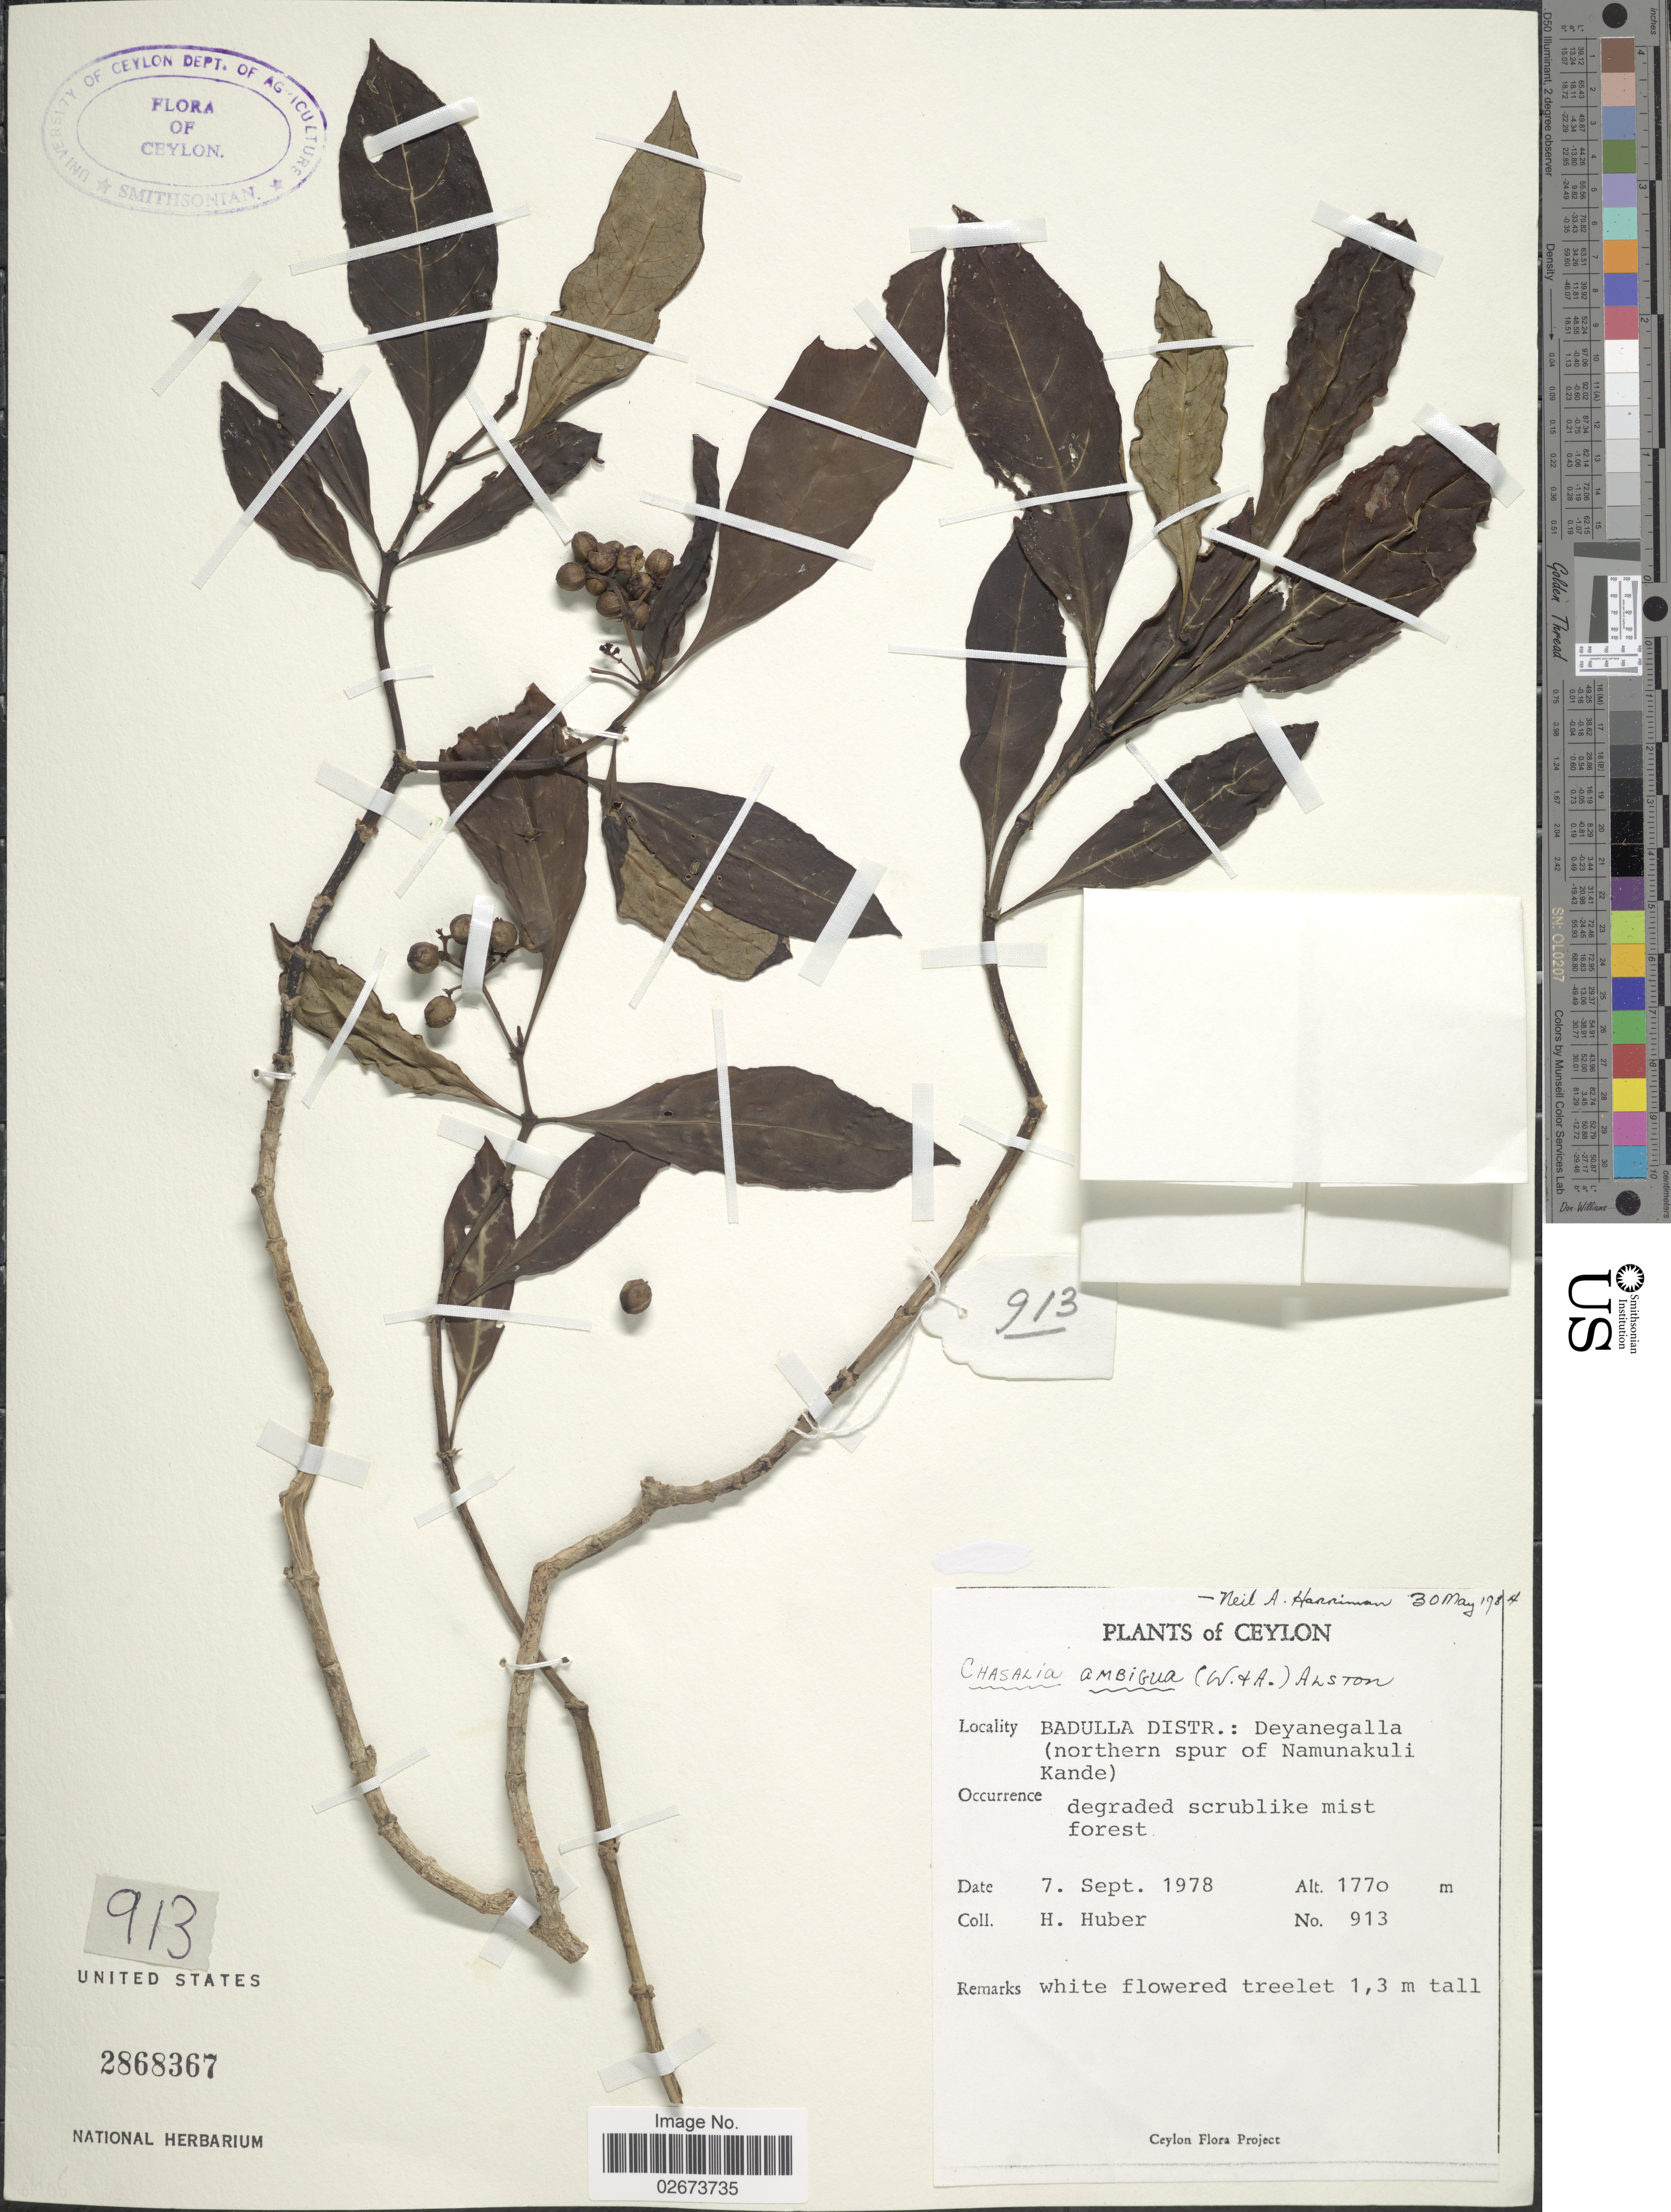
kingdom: Plantae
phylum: Tracheophyta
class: Magnoliopsida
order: Gentianales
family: Rubiaceae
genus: Chassalia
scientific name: Chassalia curviflora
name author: (Wall.) Thwaites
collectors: H. Huber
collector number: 913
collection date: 1978-09-07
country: Sri Lanka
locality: Ceylon, Badulla Distr.: Deyanegalla (northern spur of Namunakuli Kande).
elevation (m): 1770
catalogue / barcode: US 2868367